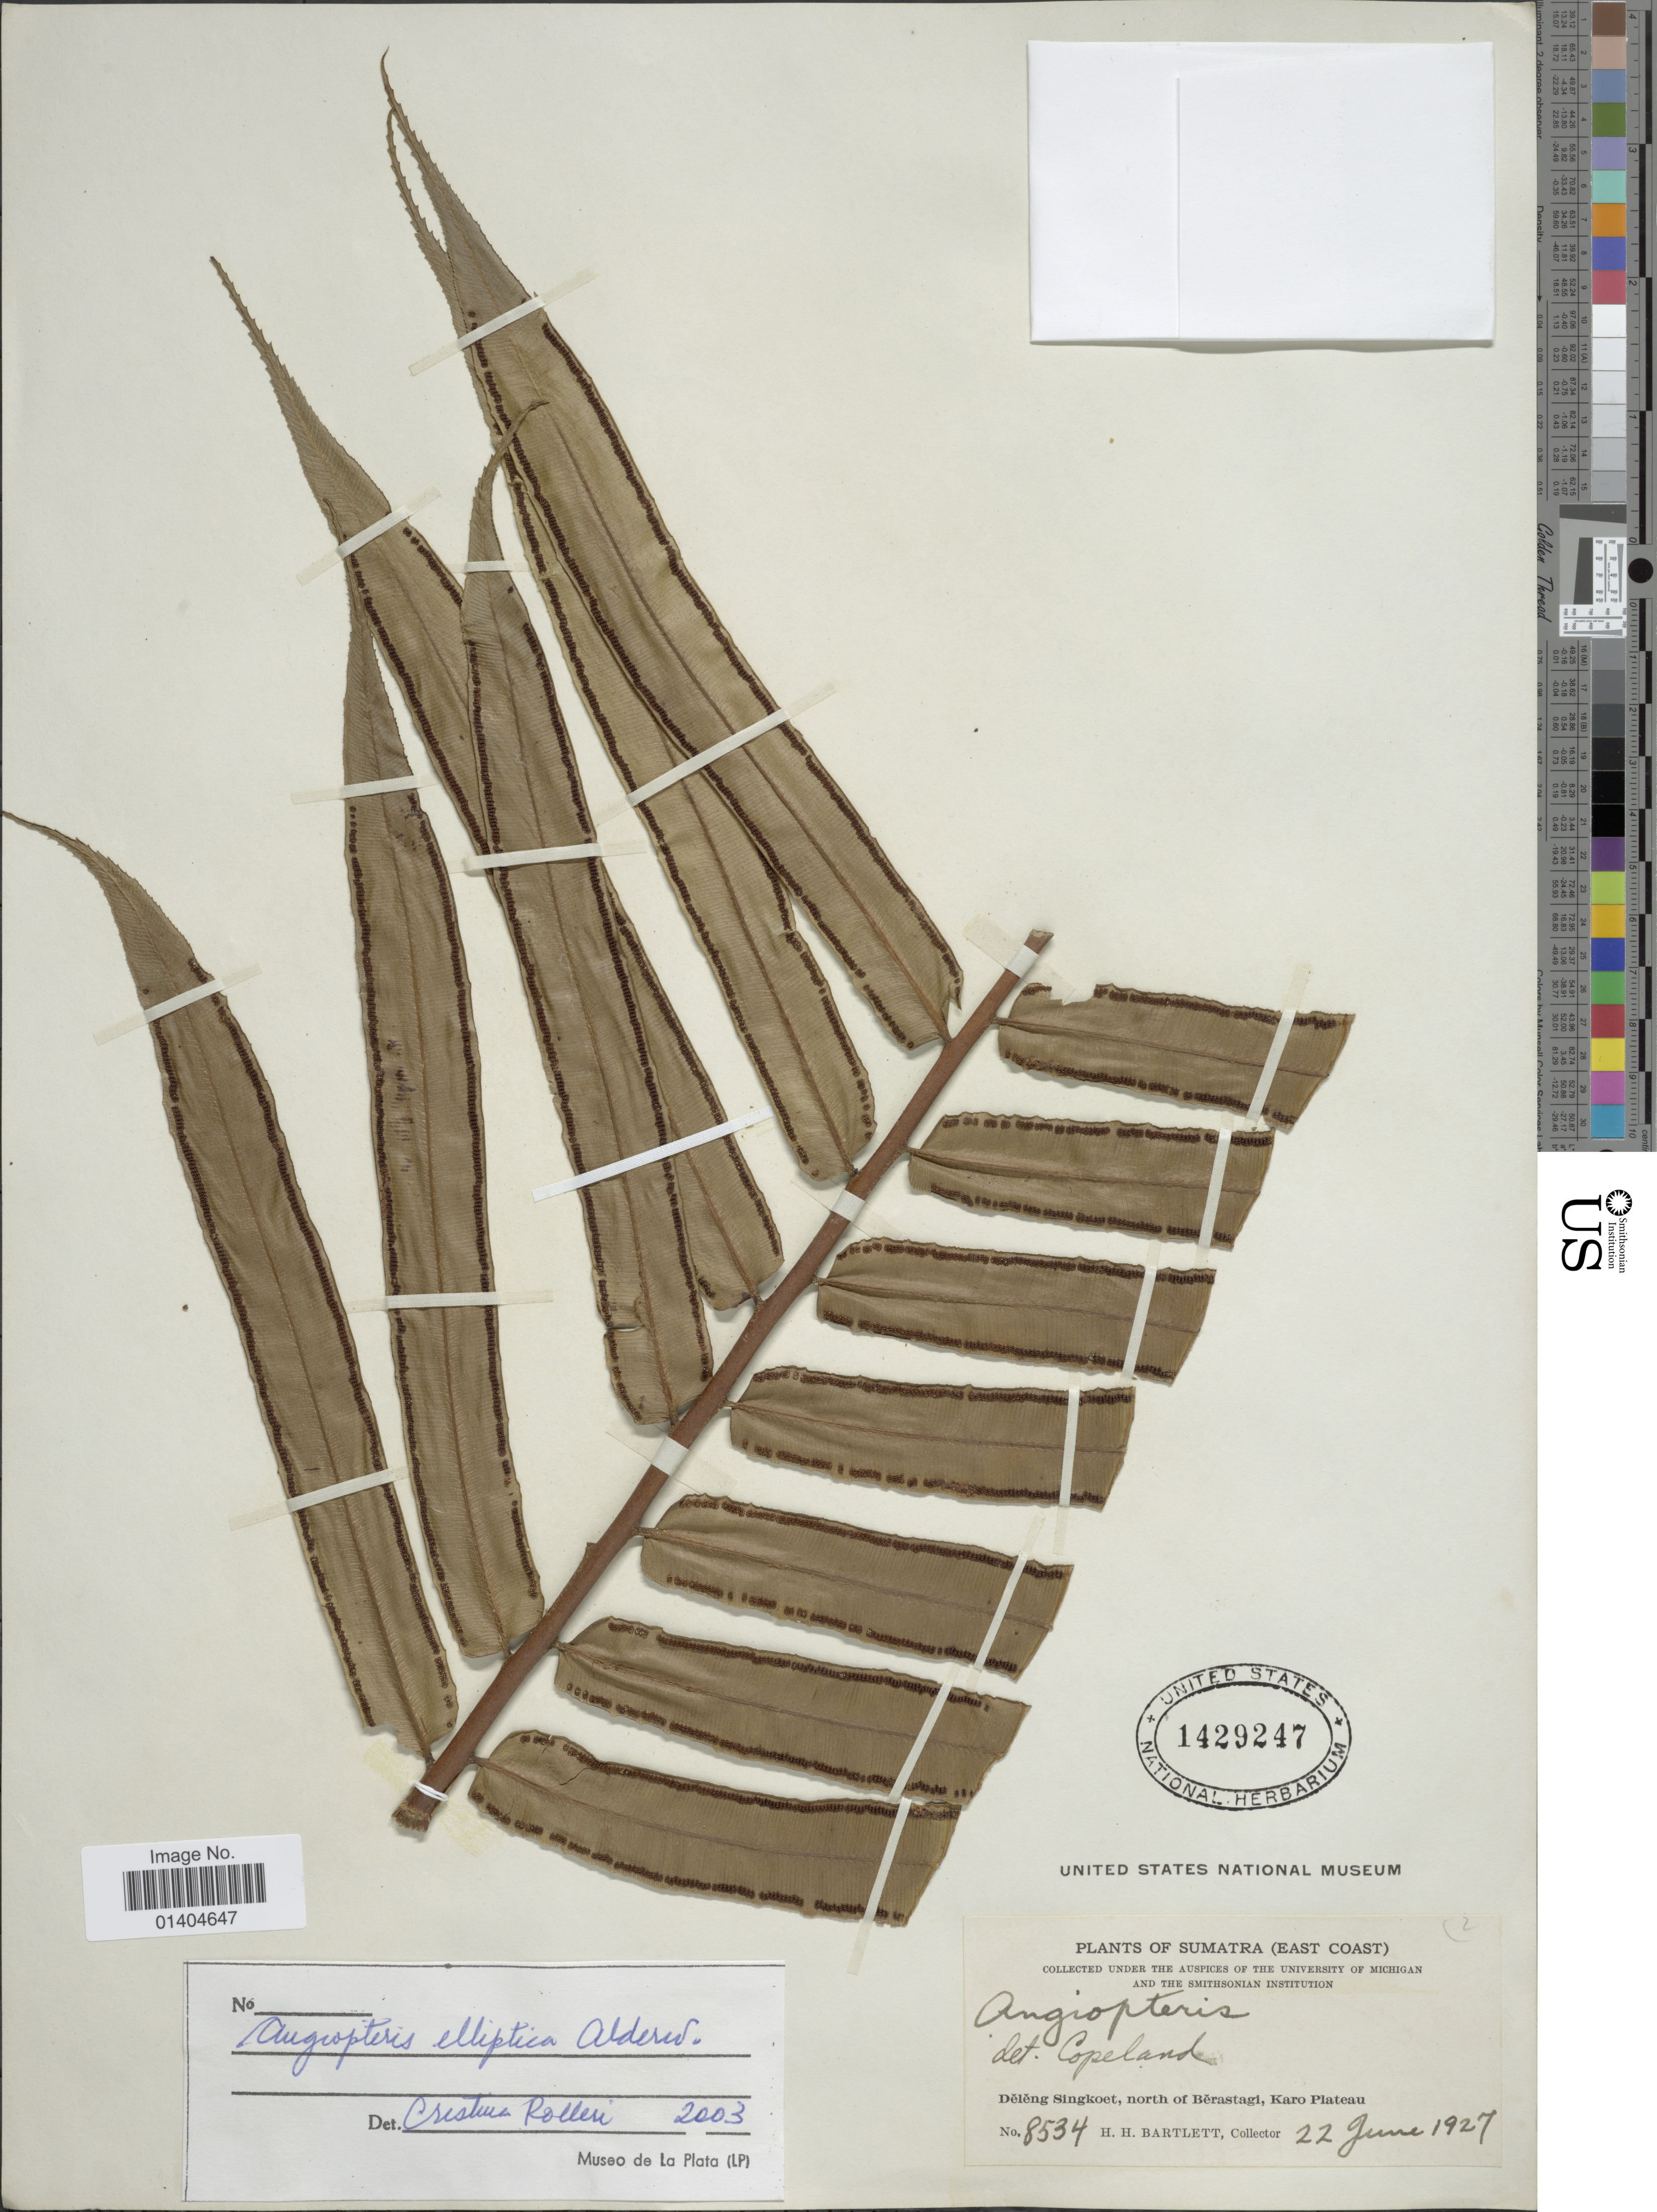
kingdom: Plantae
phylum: Tracheophyta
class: Polypodiopsida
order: Marattiales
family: Marattiaceae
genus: Angiopteris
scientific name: Angiopteris elliptica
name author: Alderw.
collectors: H. H. Bartlett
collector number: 8534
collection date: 1927-06-22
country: Indonesia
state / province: Sumatra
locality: Deleng Singkoet, north of Berastagi, Karo Plateau. Sumatra (East Coast)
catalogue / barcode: US 1429247